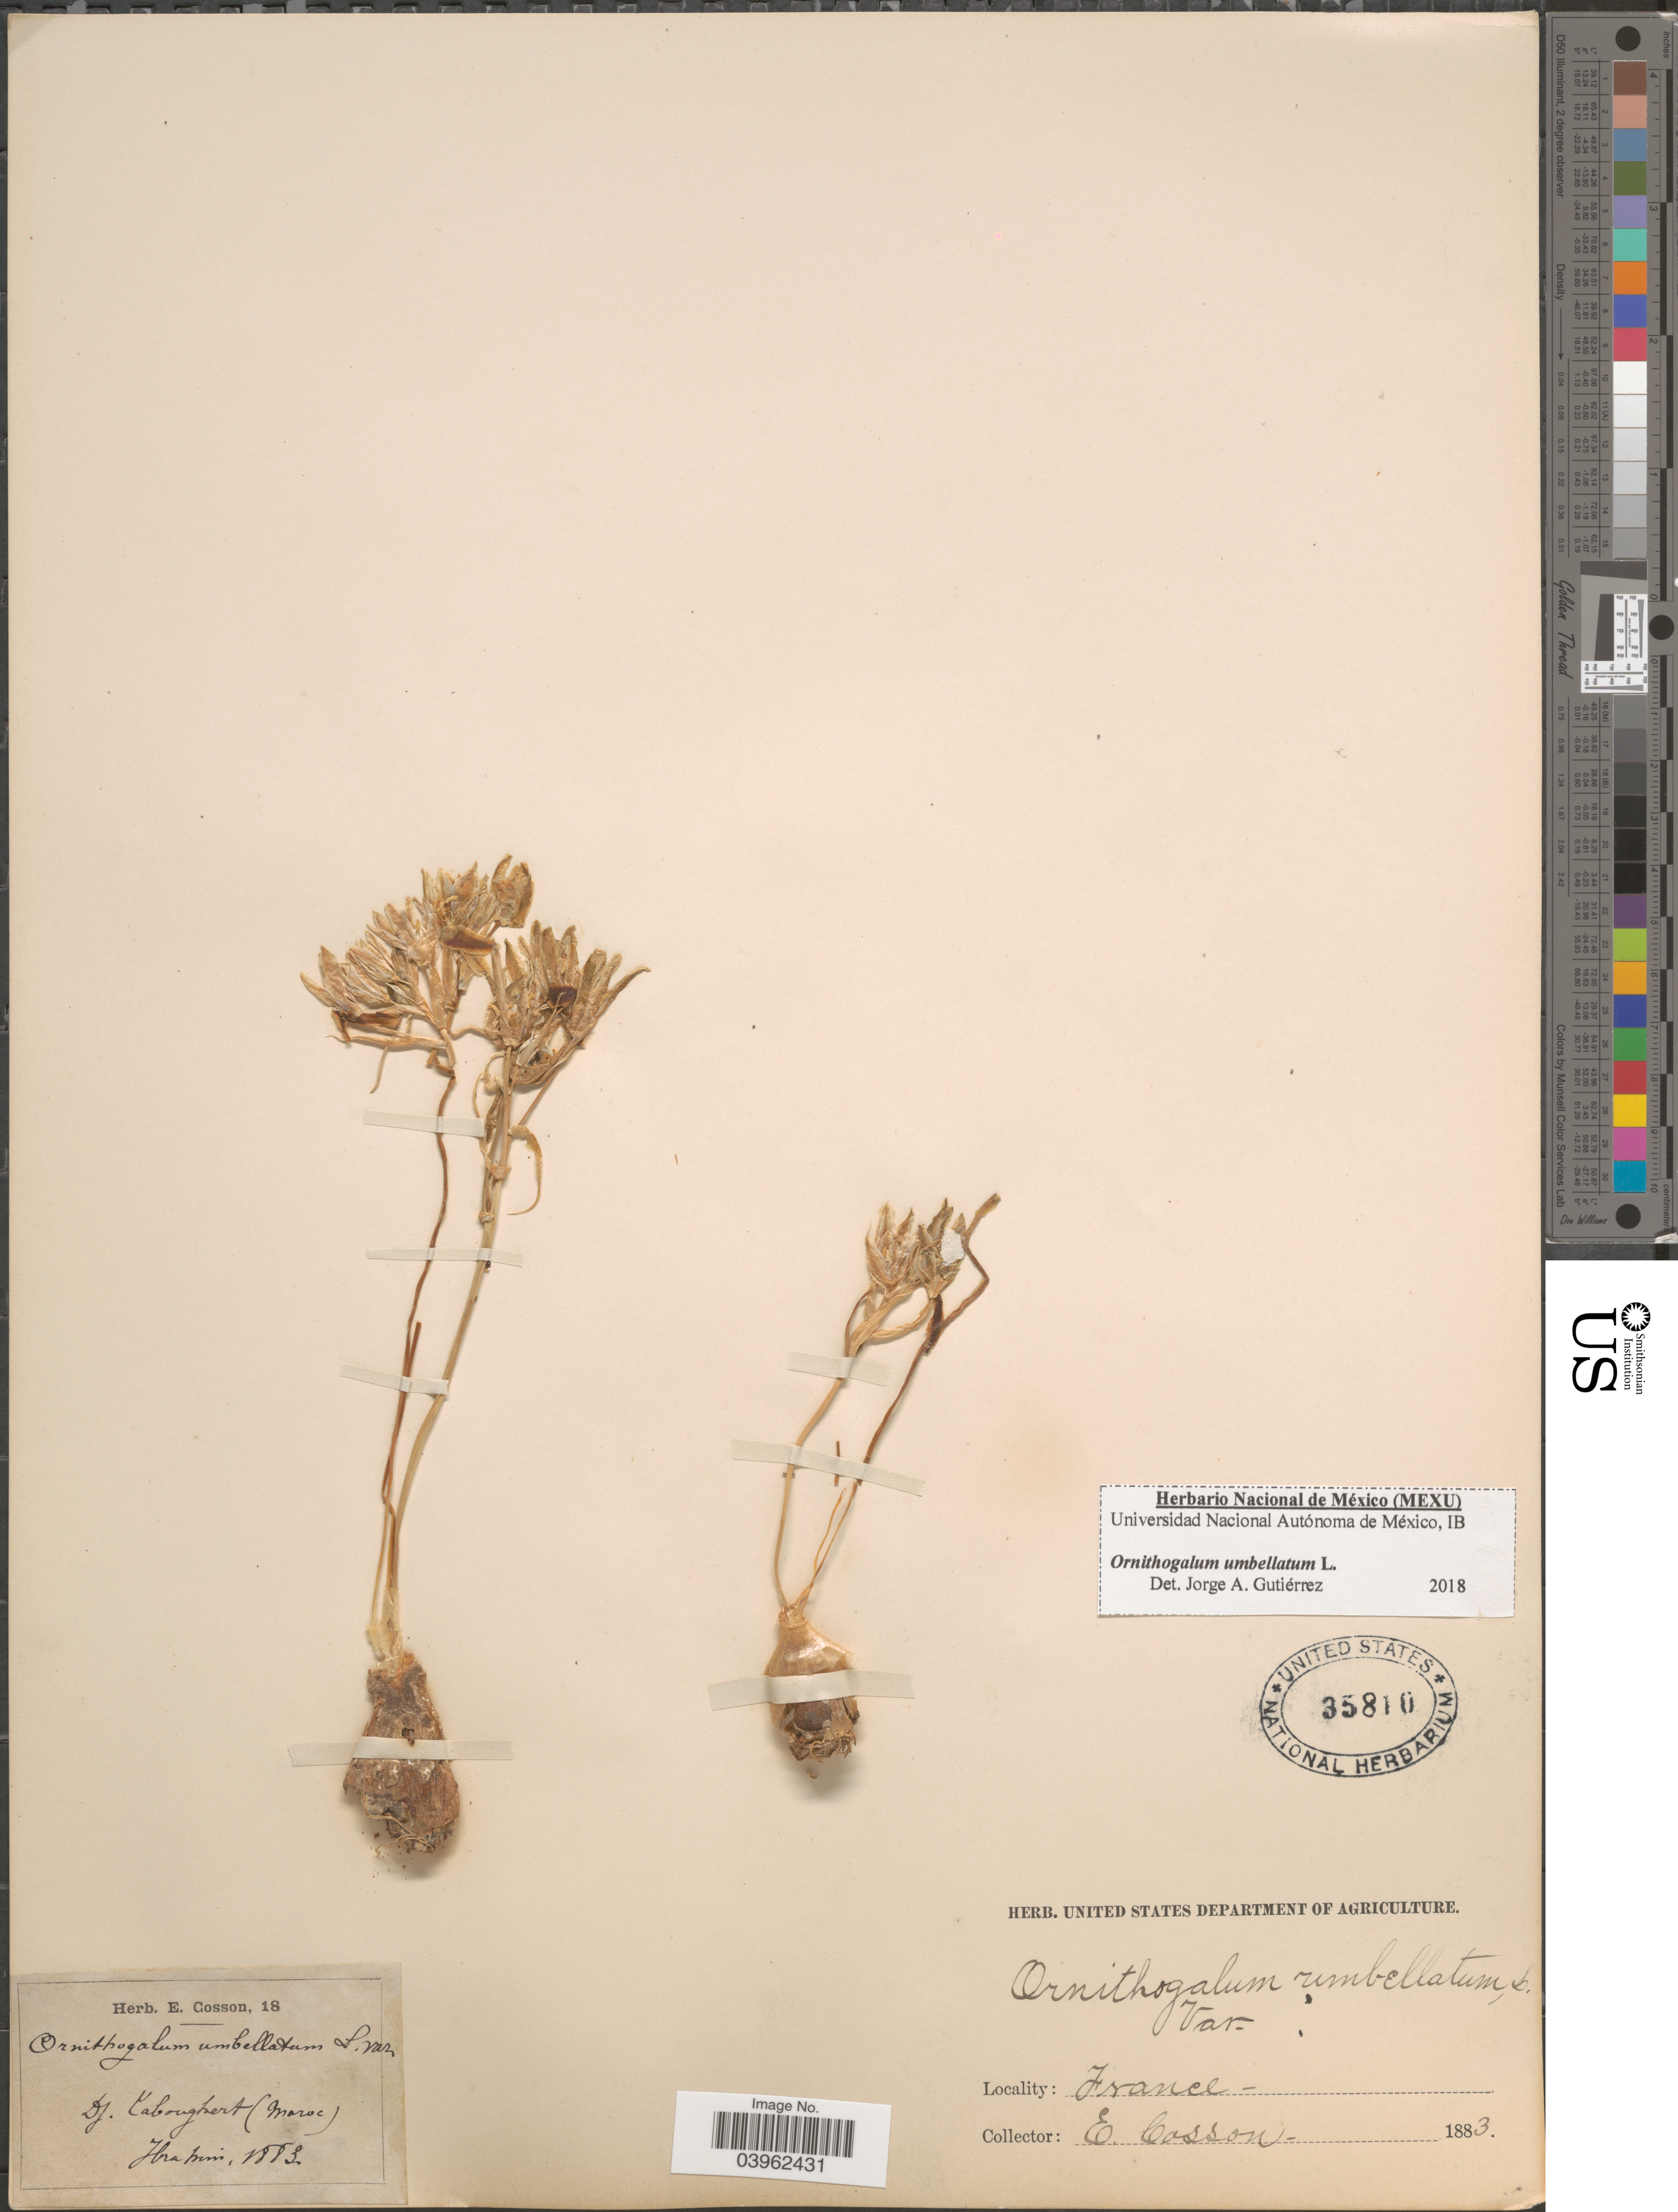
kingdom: Plantae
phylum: Tracheophyta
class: Liliopsida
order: Asparagales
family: Asparagaceae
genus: Ornithogalum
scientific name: Ornithogalum umbellatum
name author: L.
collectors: E. Cosson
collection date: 1883-02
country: Morocco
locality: Dj. Taboujbert (Maroc).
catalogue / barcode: US 35810